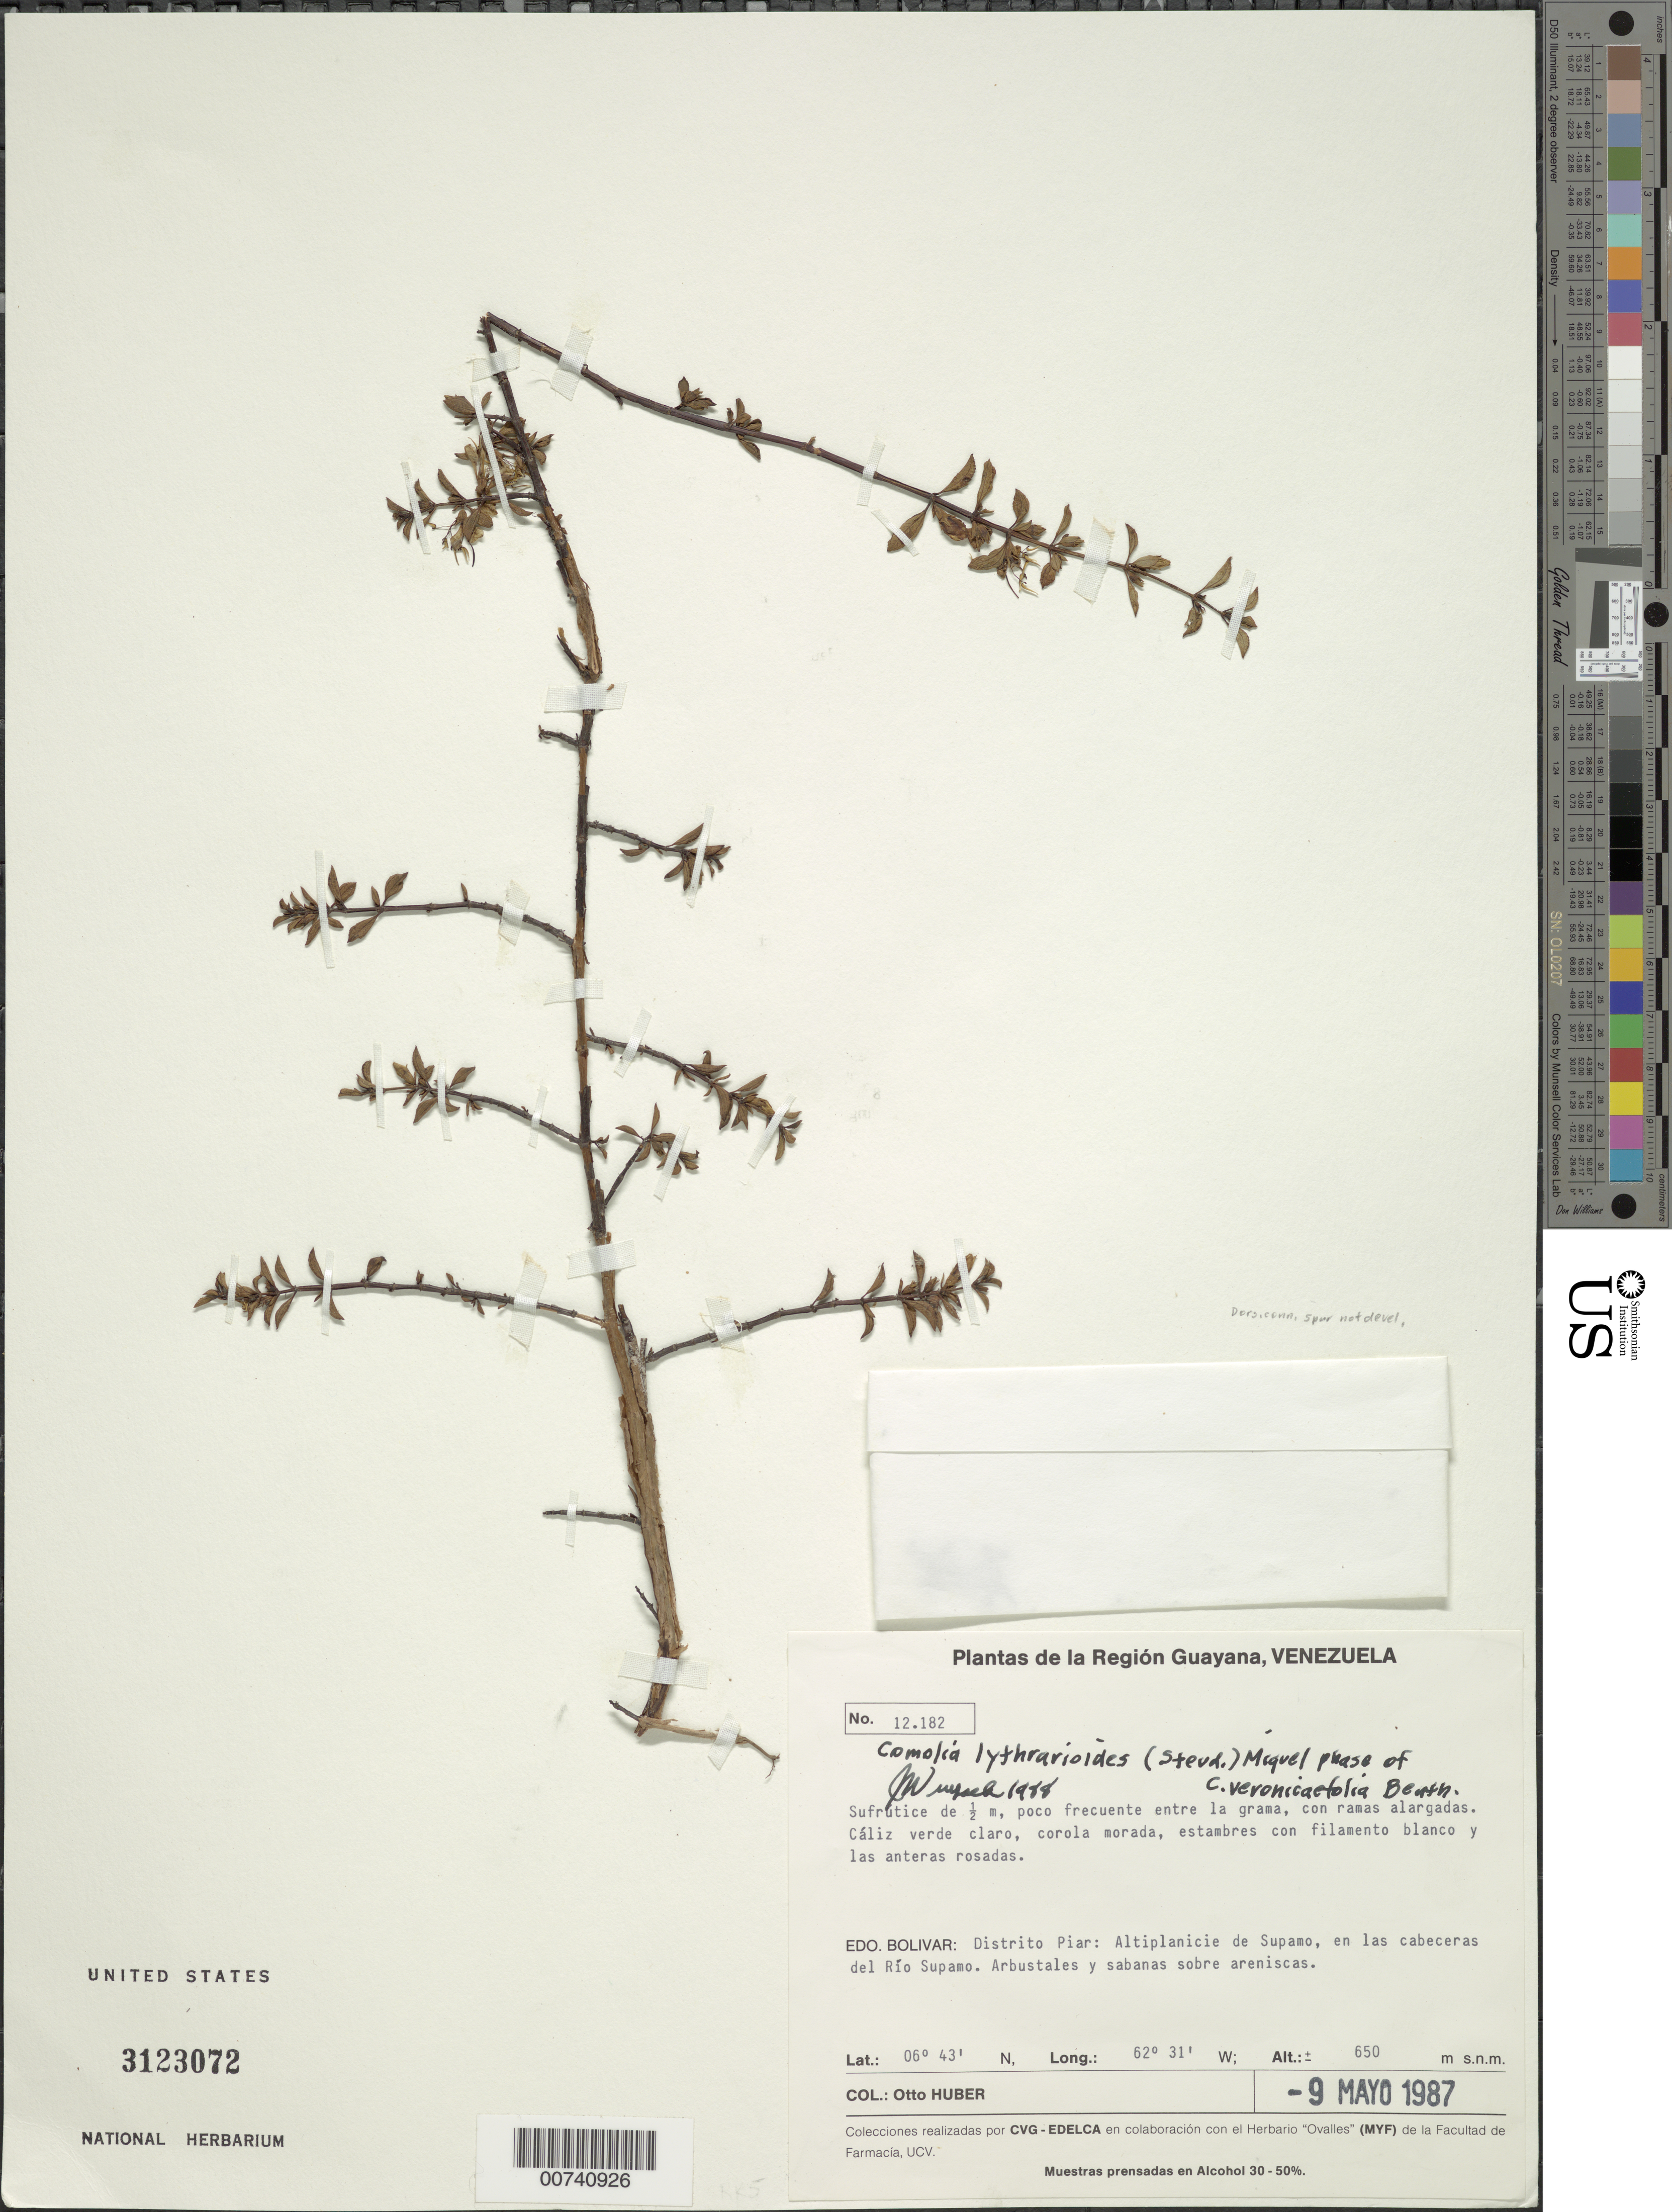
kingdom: Plantae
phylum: Tracheophyta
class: Magnoliopsida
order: Myrtales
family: Melastomataceae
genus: Comolia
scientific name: Comolia lythrarioides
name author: (Steud.) Naudin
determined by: Nunes da Silva, Diego, (RB), Jardim Botanico do Rio de Janeiro - Herbario (BRAZIL)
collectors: O. Huber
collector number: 12182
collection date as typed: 9-May-87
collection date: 1987-05-09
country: Venezuela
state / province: Bolívar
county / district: Piar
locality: Río Supamo, altiplanicie de Supamo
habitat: Entre la grama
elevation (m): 650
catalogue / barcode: US 3123072